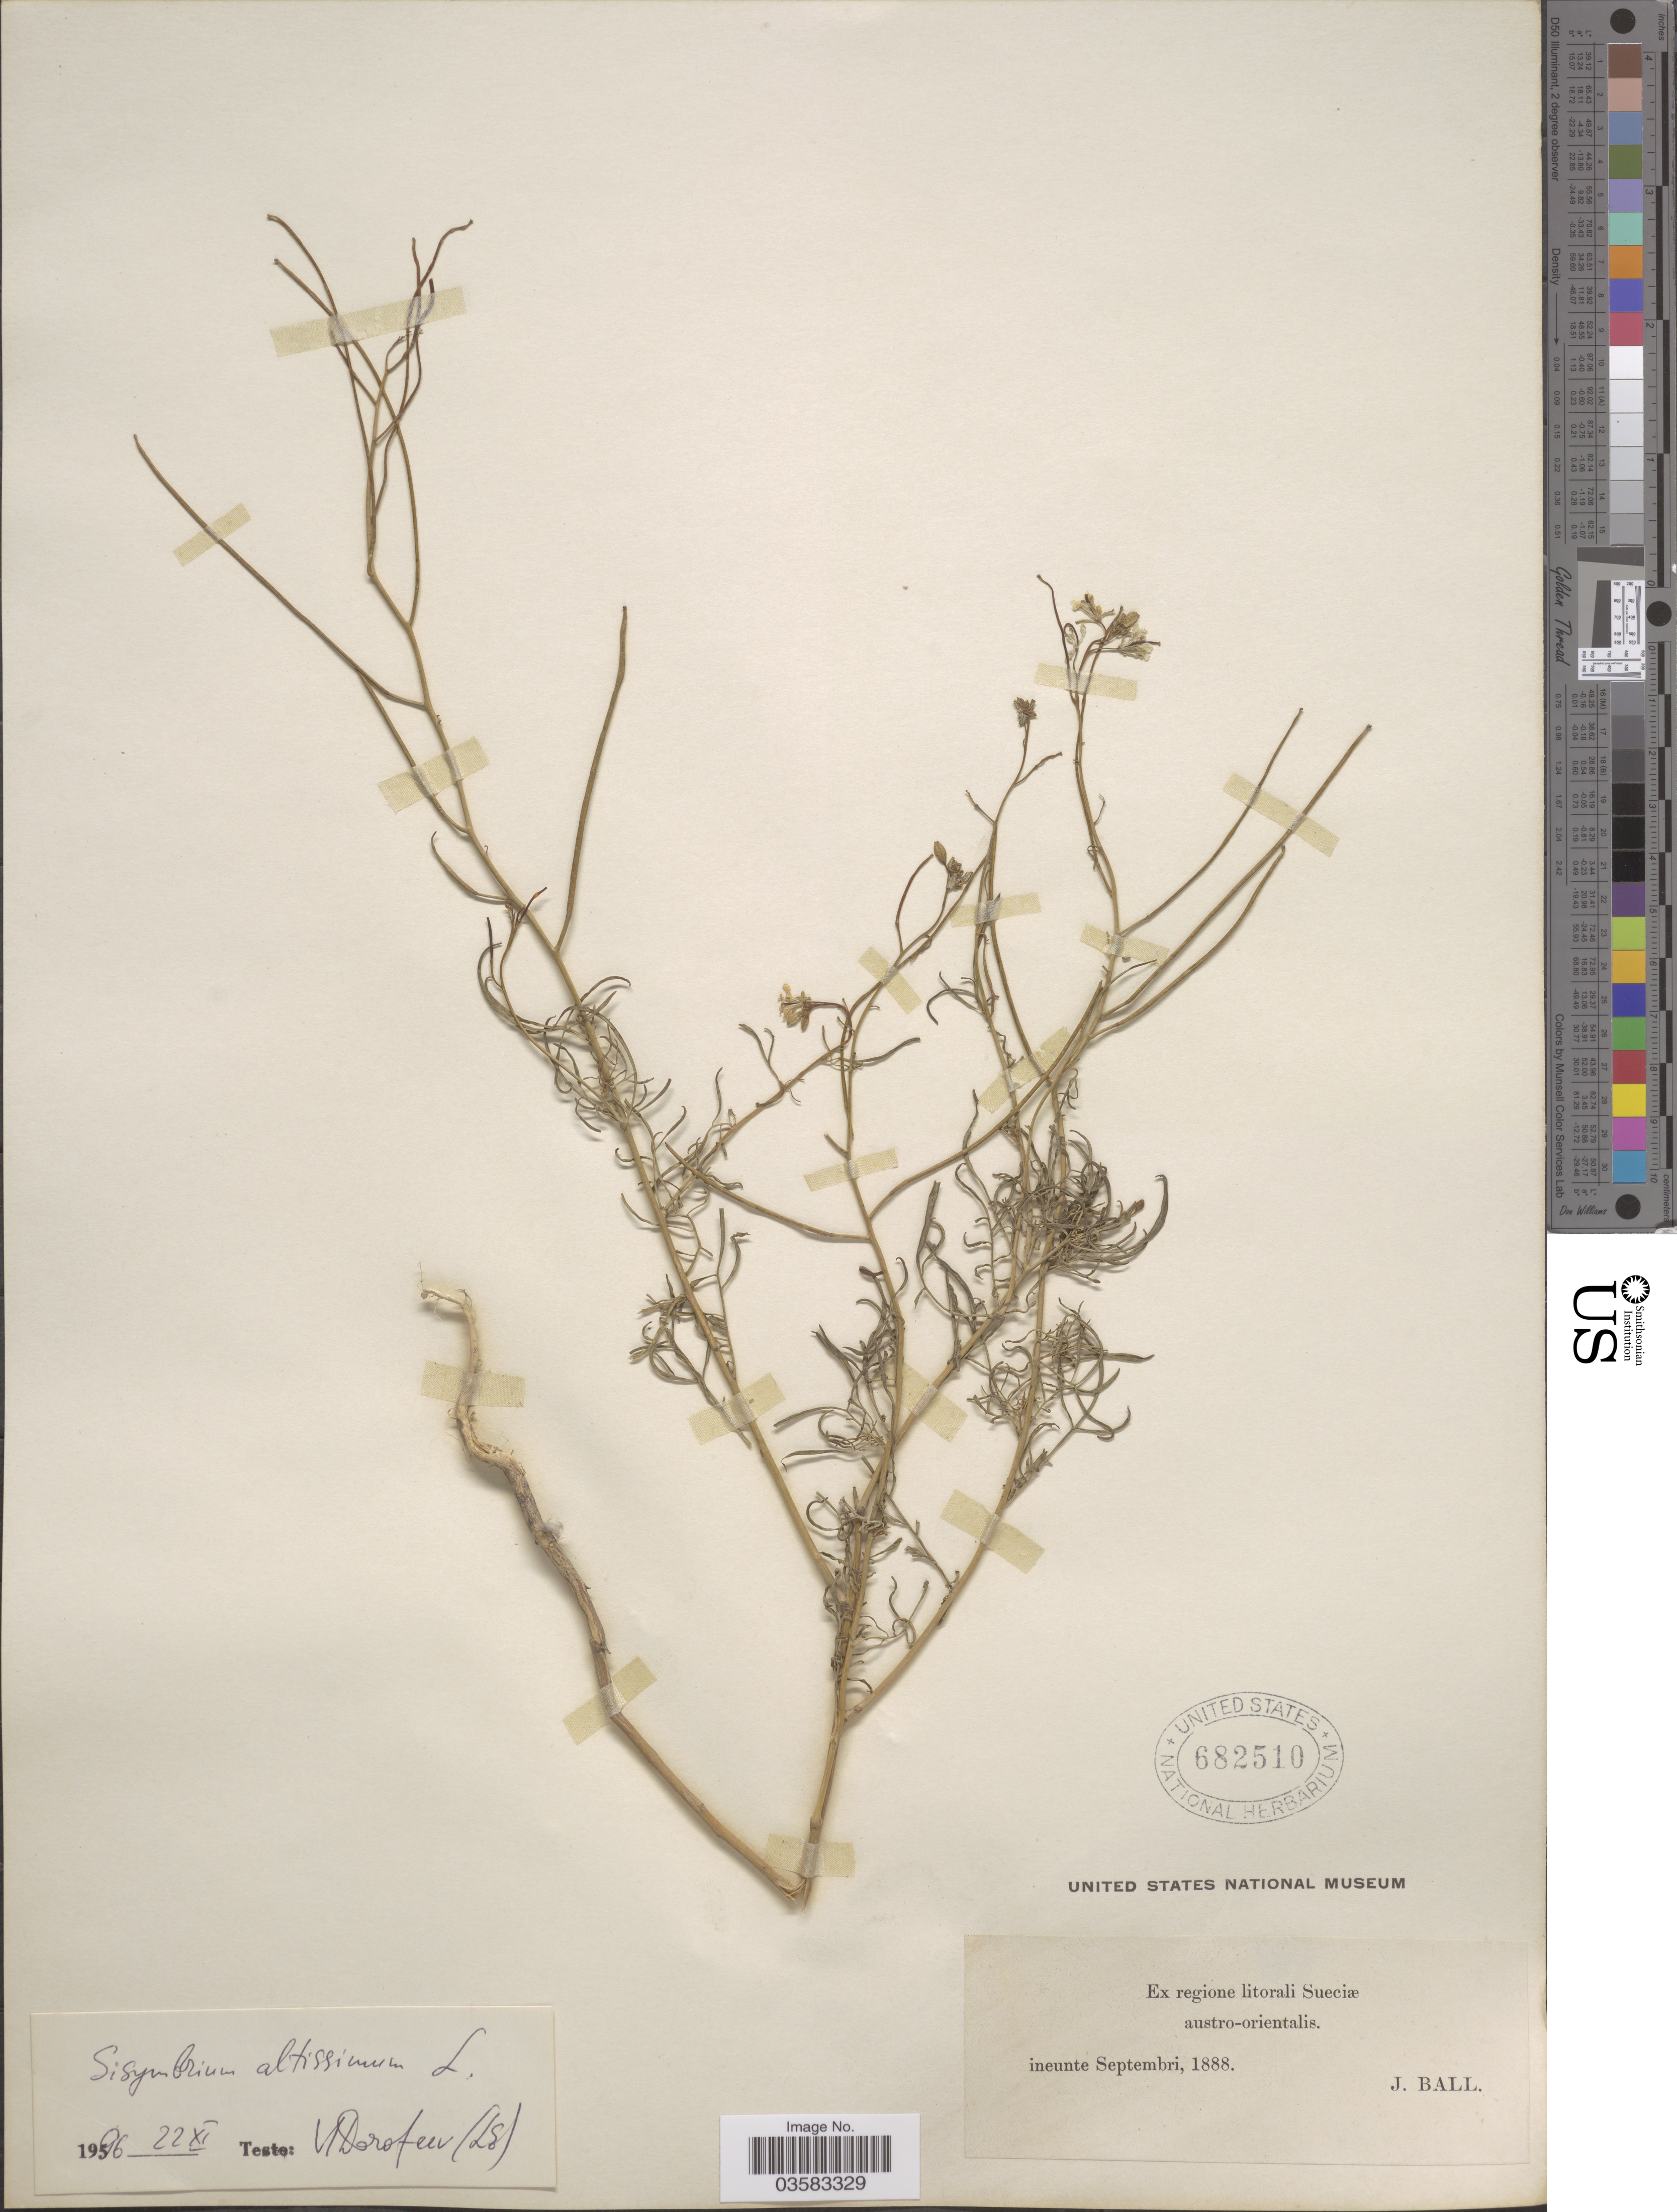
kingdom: Plantae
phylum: Tracheophyta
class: Magnoliopsida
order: Brassicales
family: Brassicaceae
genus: Sisymbrium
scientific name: Sisymbrium altissimum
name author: L.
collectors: J. Ball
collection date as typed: Ineunte Septembri, 1888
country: Sweden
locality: Ex regione litorali Sueciœ austro-orientalis.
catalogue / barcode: US 682510